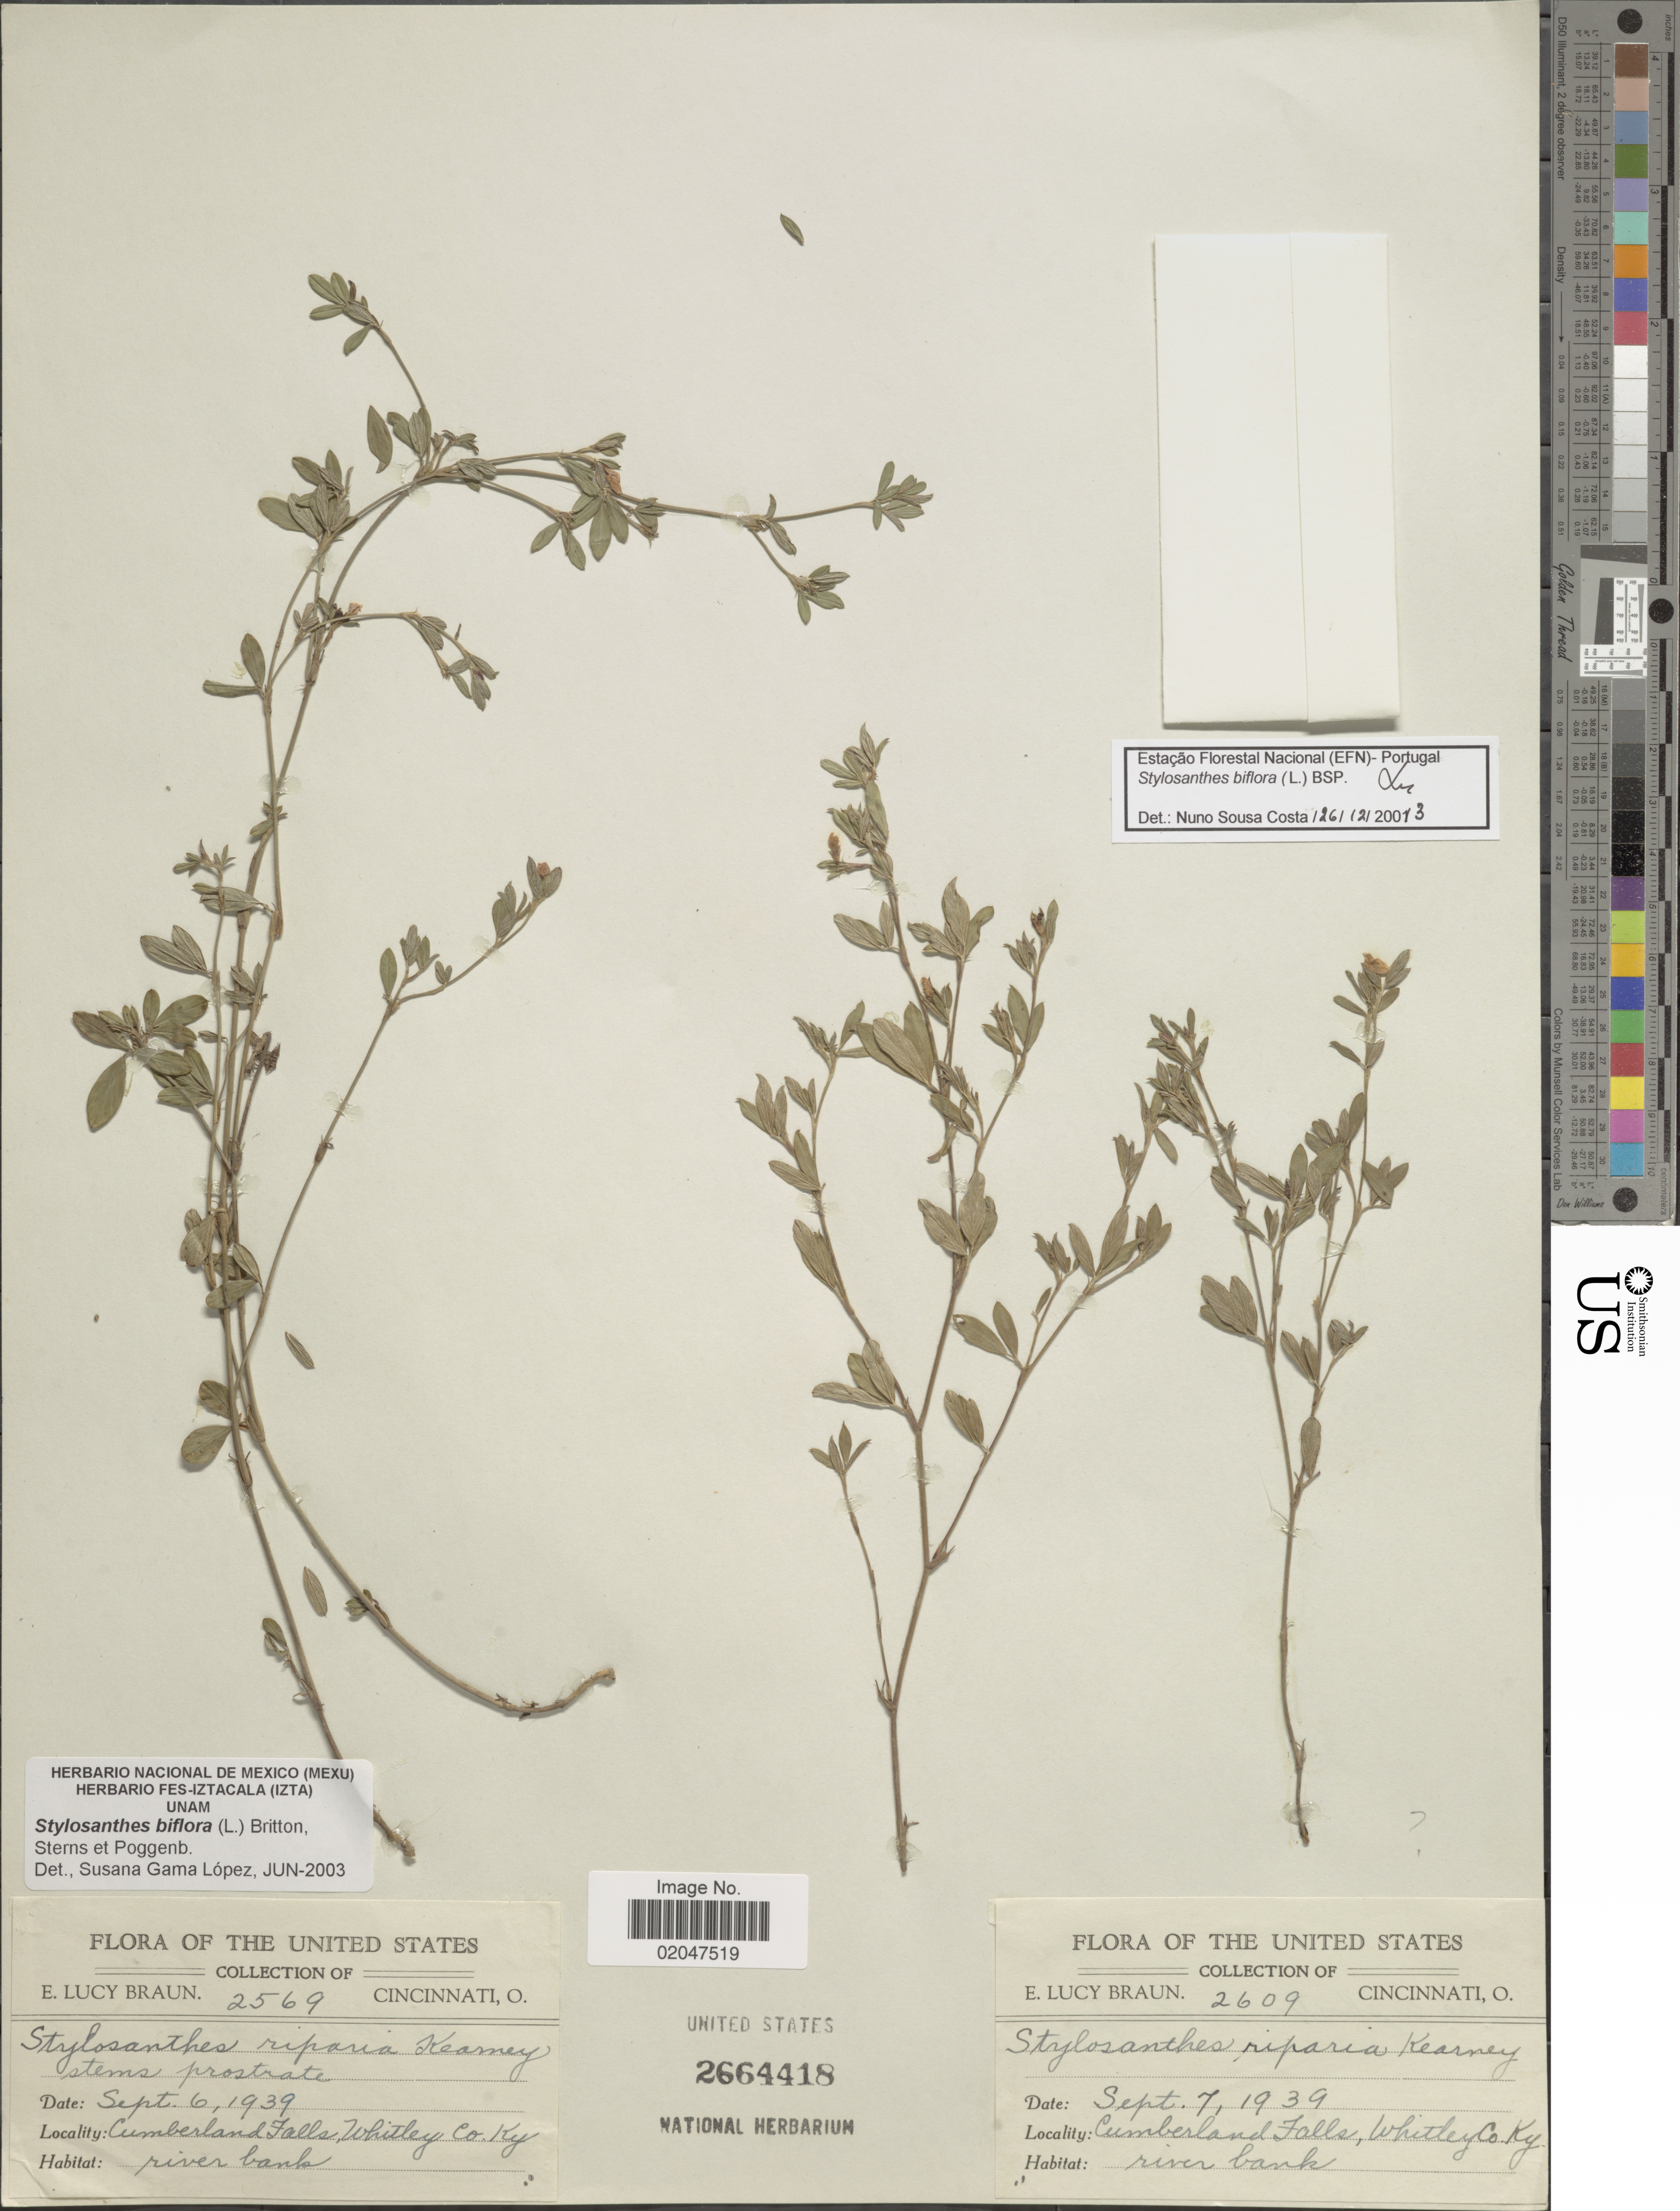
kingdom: Plantae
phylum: Tracheophyta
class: Magnoliopsida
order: Fabales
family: Fabaceae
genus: Stylosanthes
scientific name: Stylosanthes biflora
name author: (L.) Britton et al.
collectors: E. L. Braun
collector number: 2609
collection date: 1939-09-07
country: United States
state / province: Kentucky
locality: Cumberland Falls, Whitley Co. Ky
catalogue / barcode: US 2664418-2